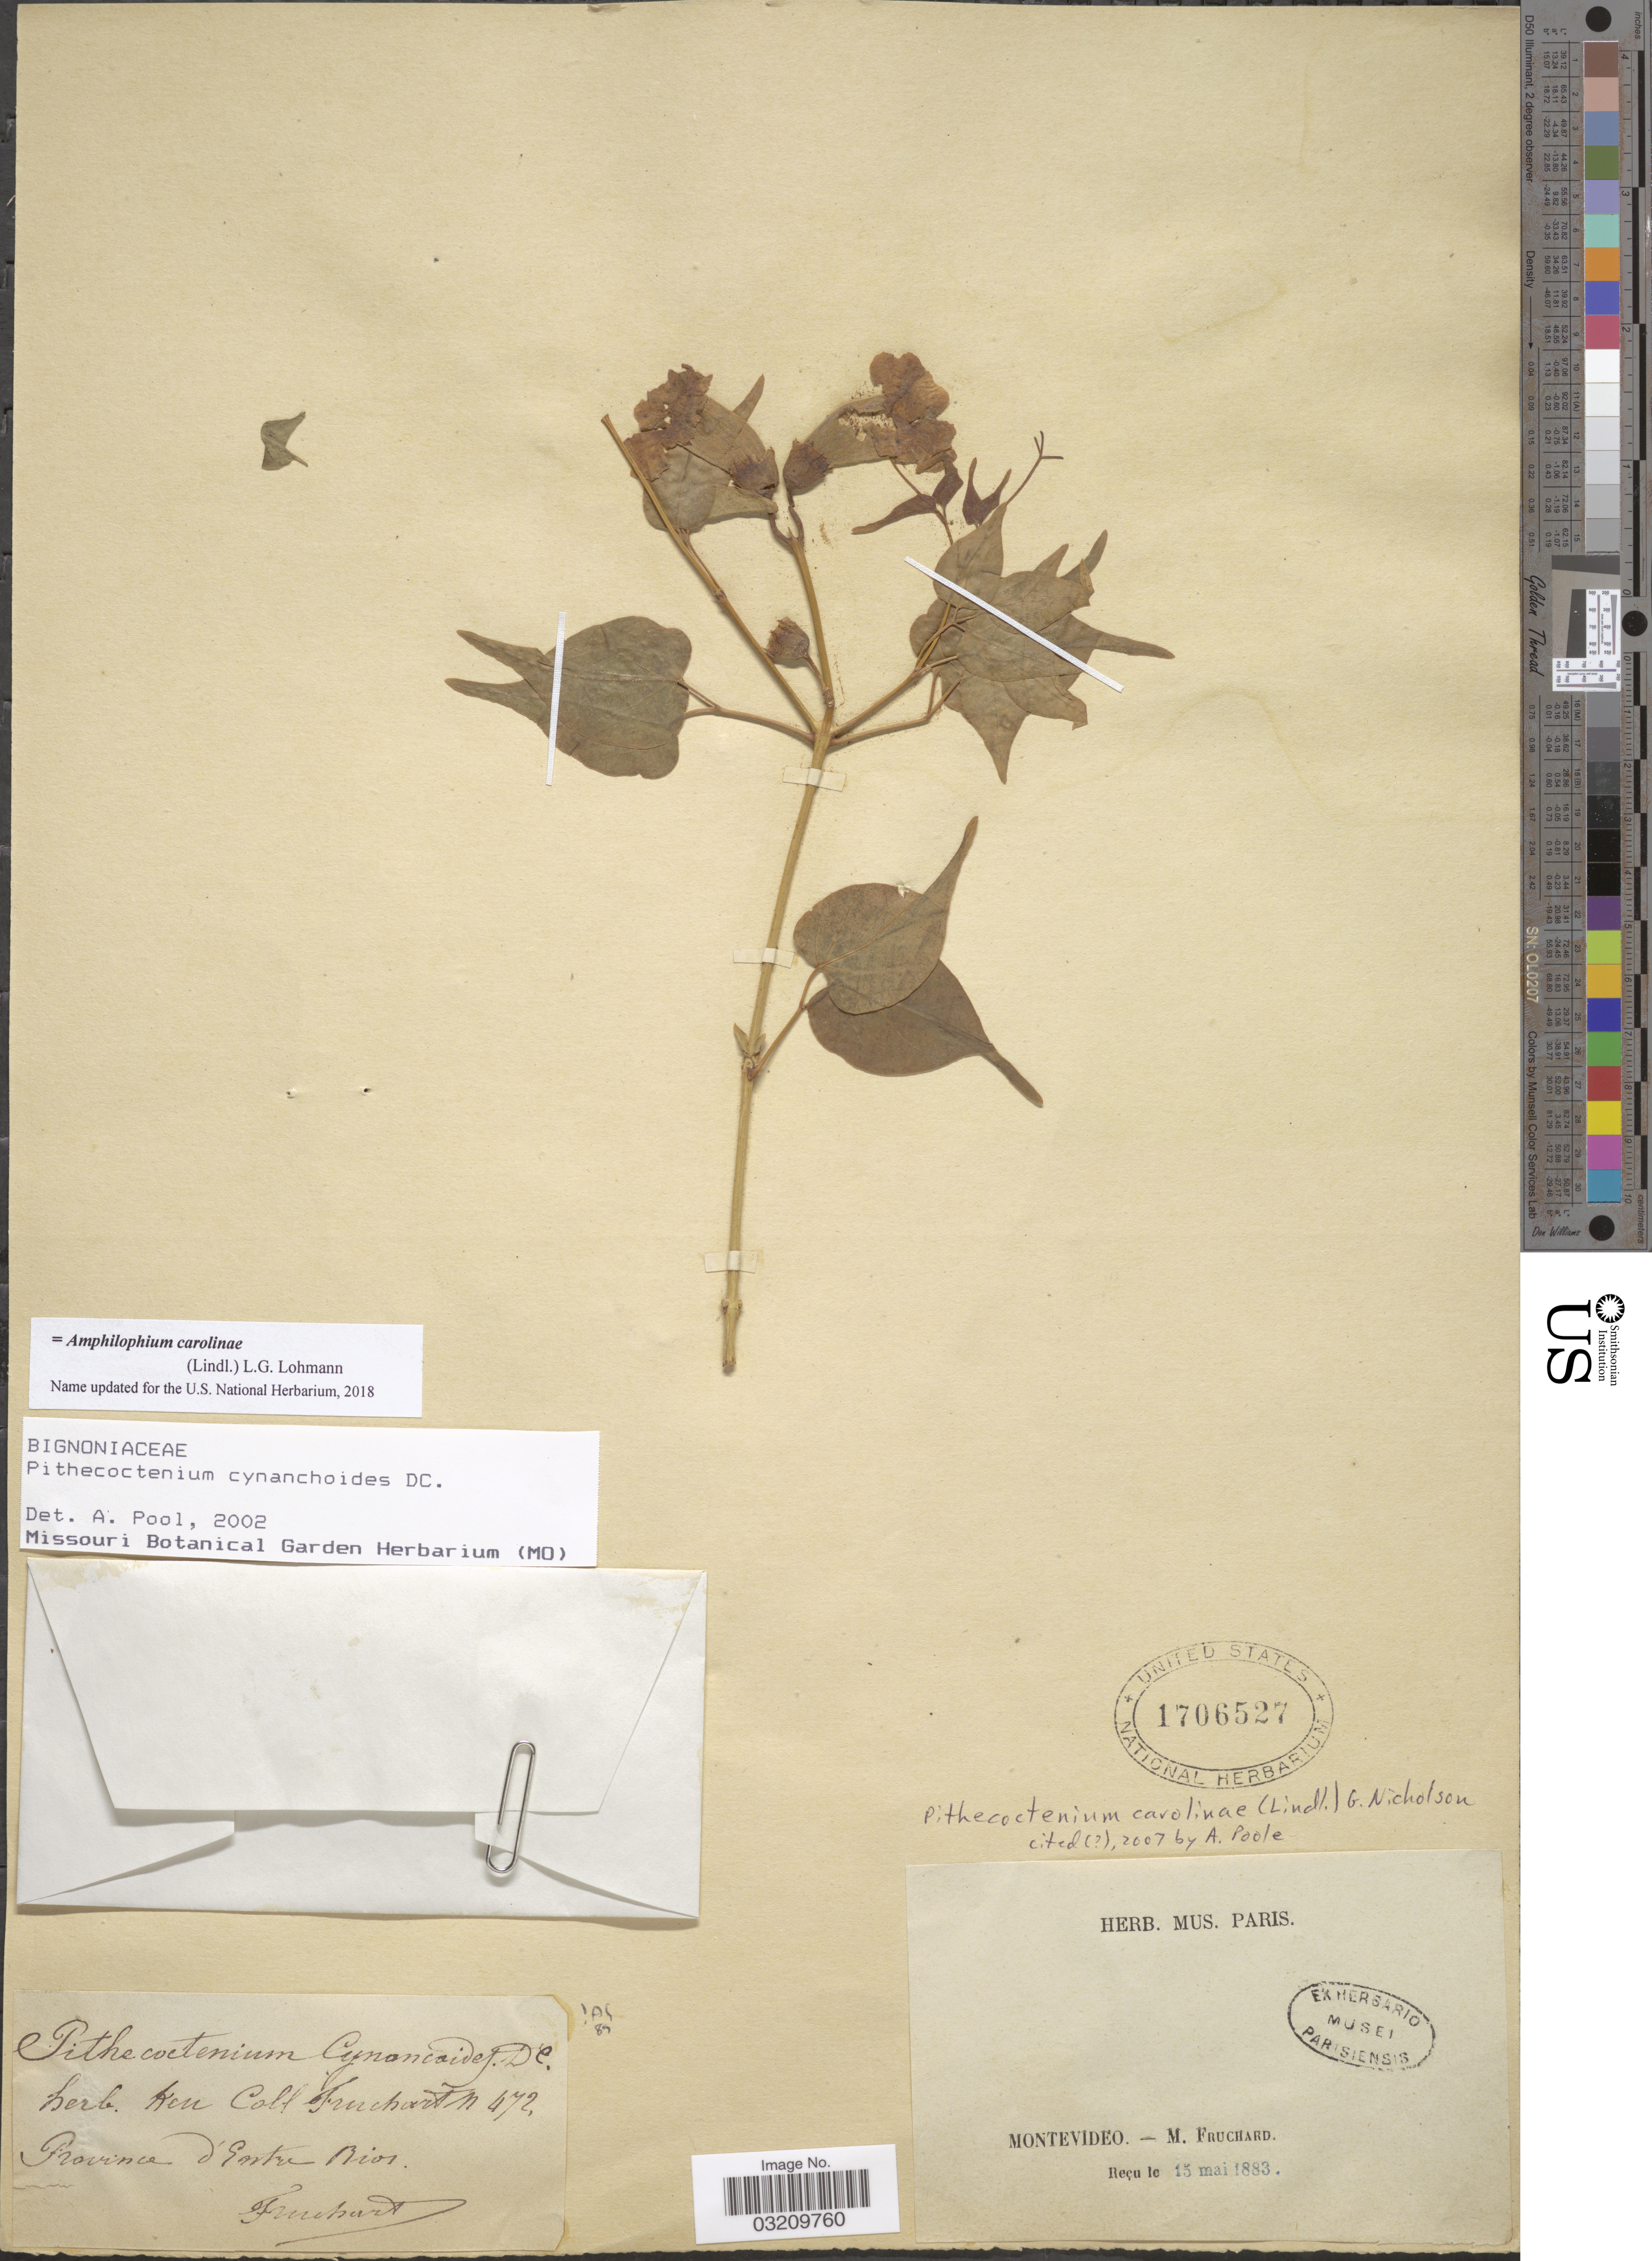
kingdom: Plantae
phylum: Tracheophyta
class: Magnoliopsida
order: Lamiales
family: Bignoniaceae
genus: Amphilophium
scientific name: Amphilophium carolinae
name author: (Lindl.) L.G. Lohmann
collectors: Fruchart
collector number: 472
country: Argentina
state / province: Entre Rios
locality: Province d'Entre Rios.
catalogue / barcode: US 1706527